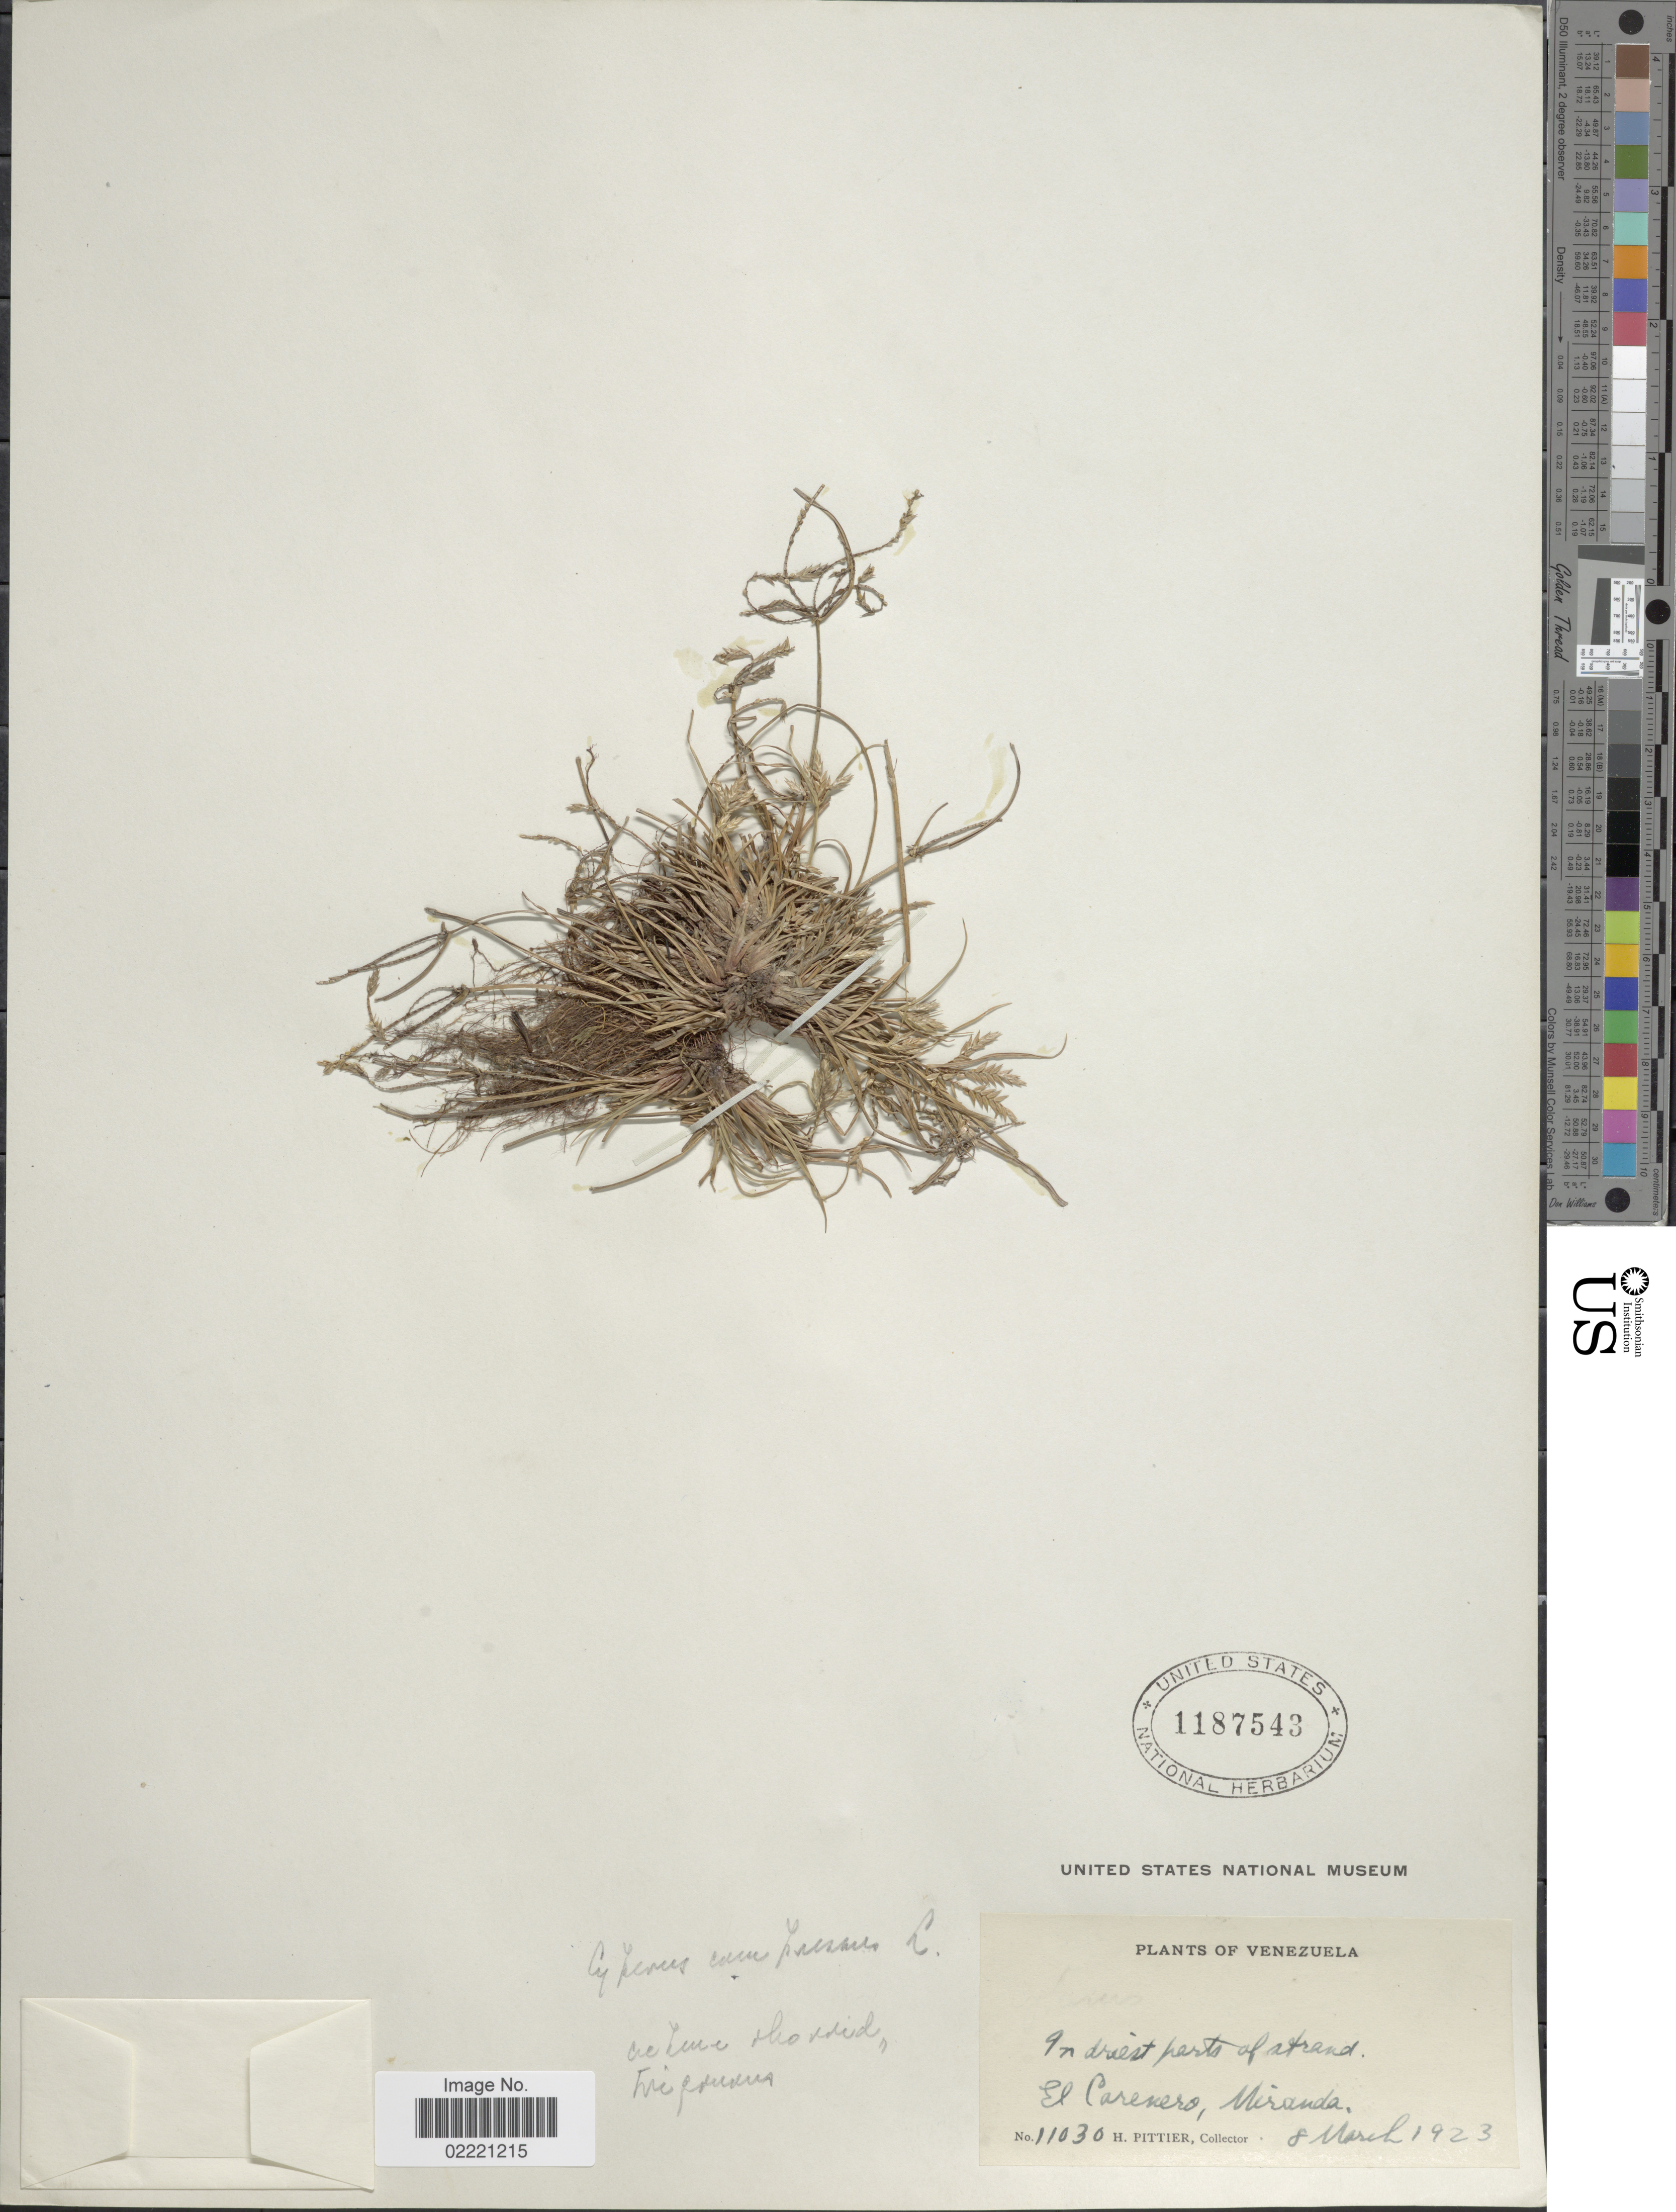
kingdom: Plantae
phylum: Tracheophyta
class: Liliopsida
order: Poales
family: Cyperaceae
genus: Cyperus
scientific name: Cyperus compressus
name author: L.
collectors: H. F. Pittier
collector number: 11030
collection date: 1923-03-08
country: Venezuela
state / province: Miranda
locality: El Carenero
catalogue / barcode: US 1187543